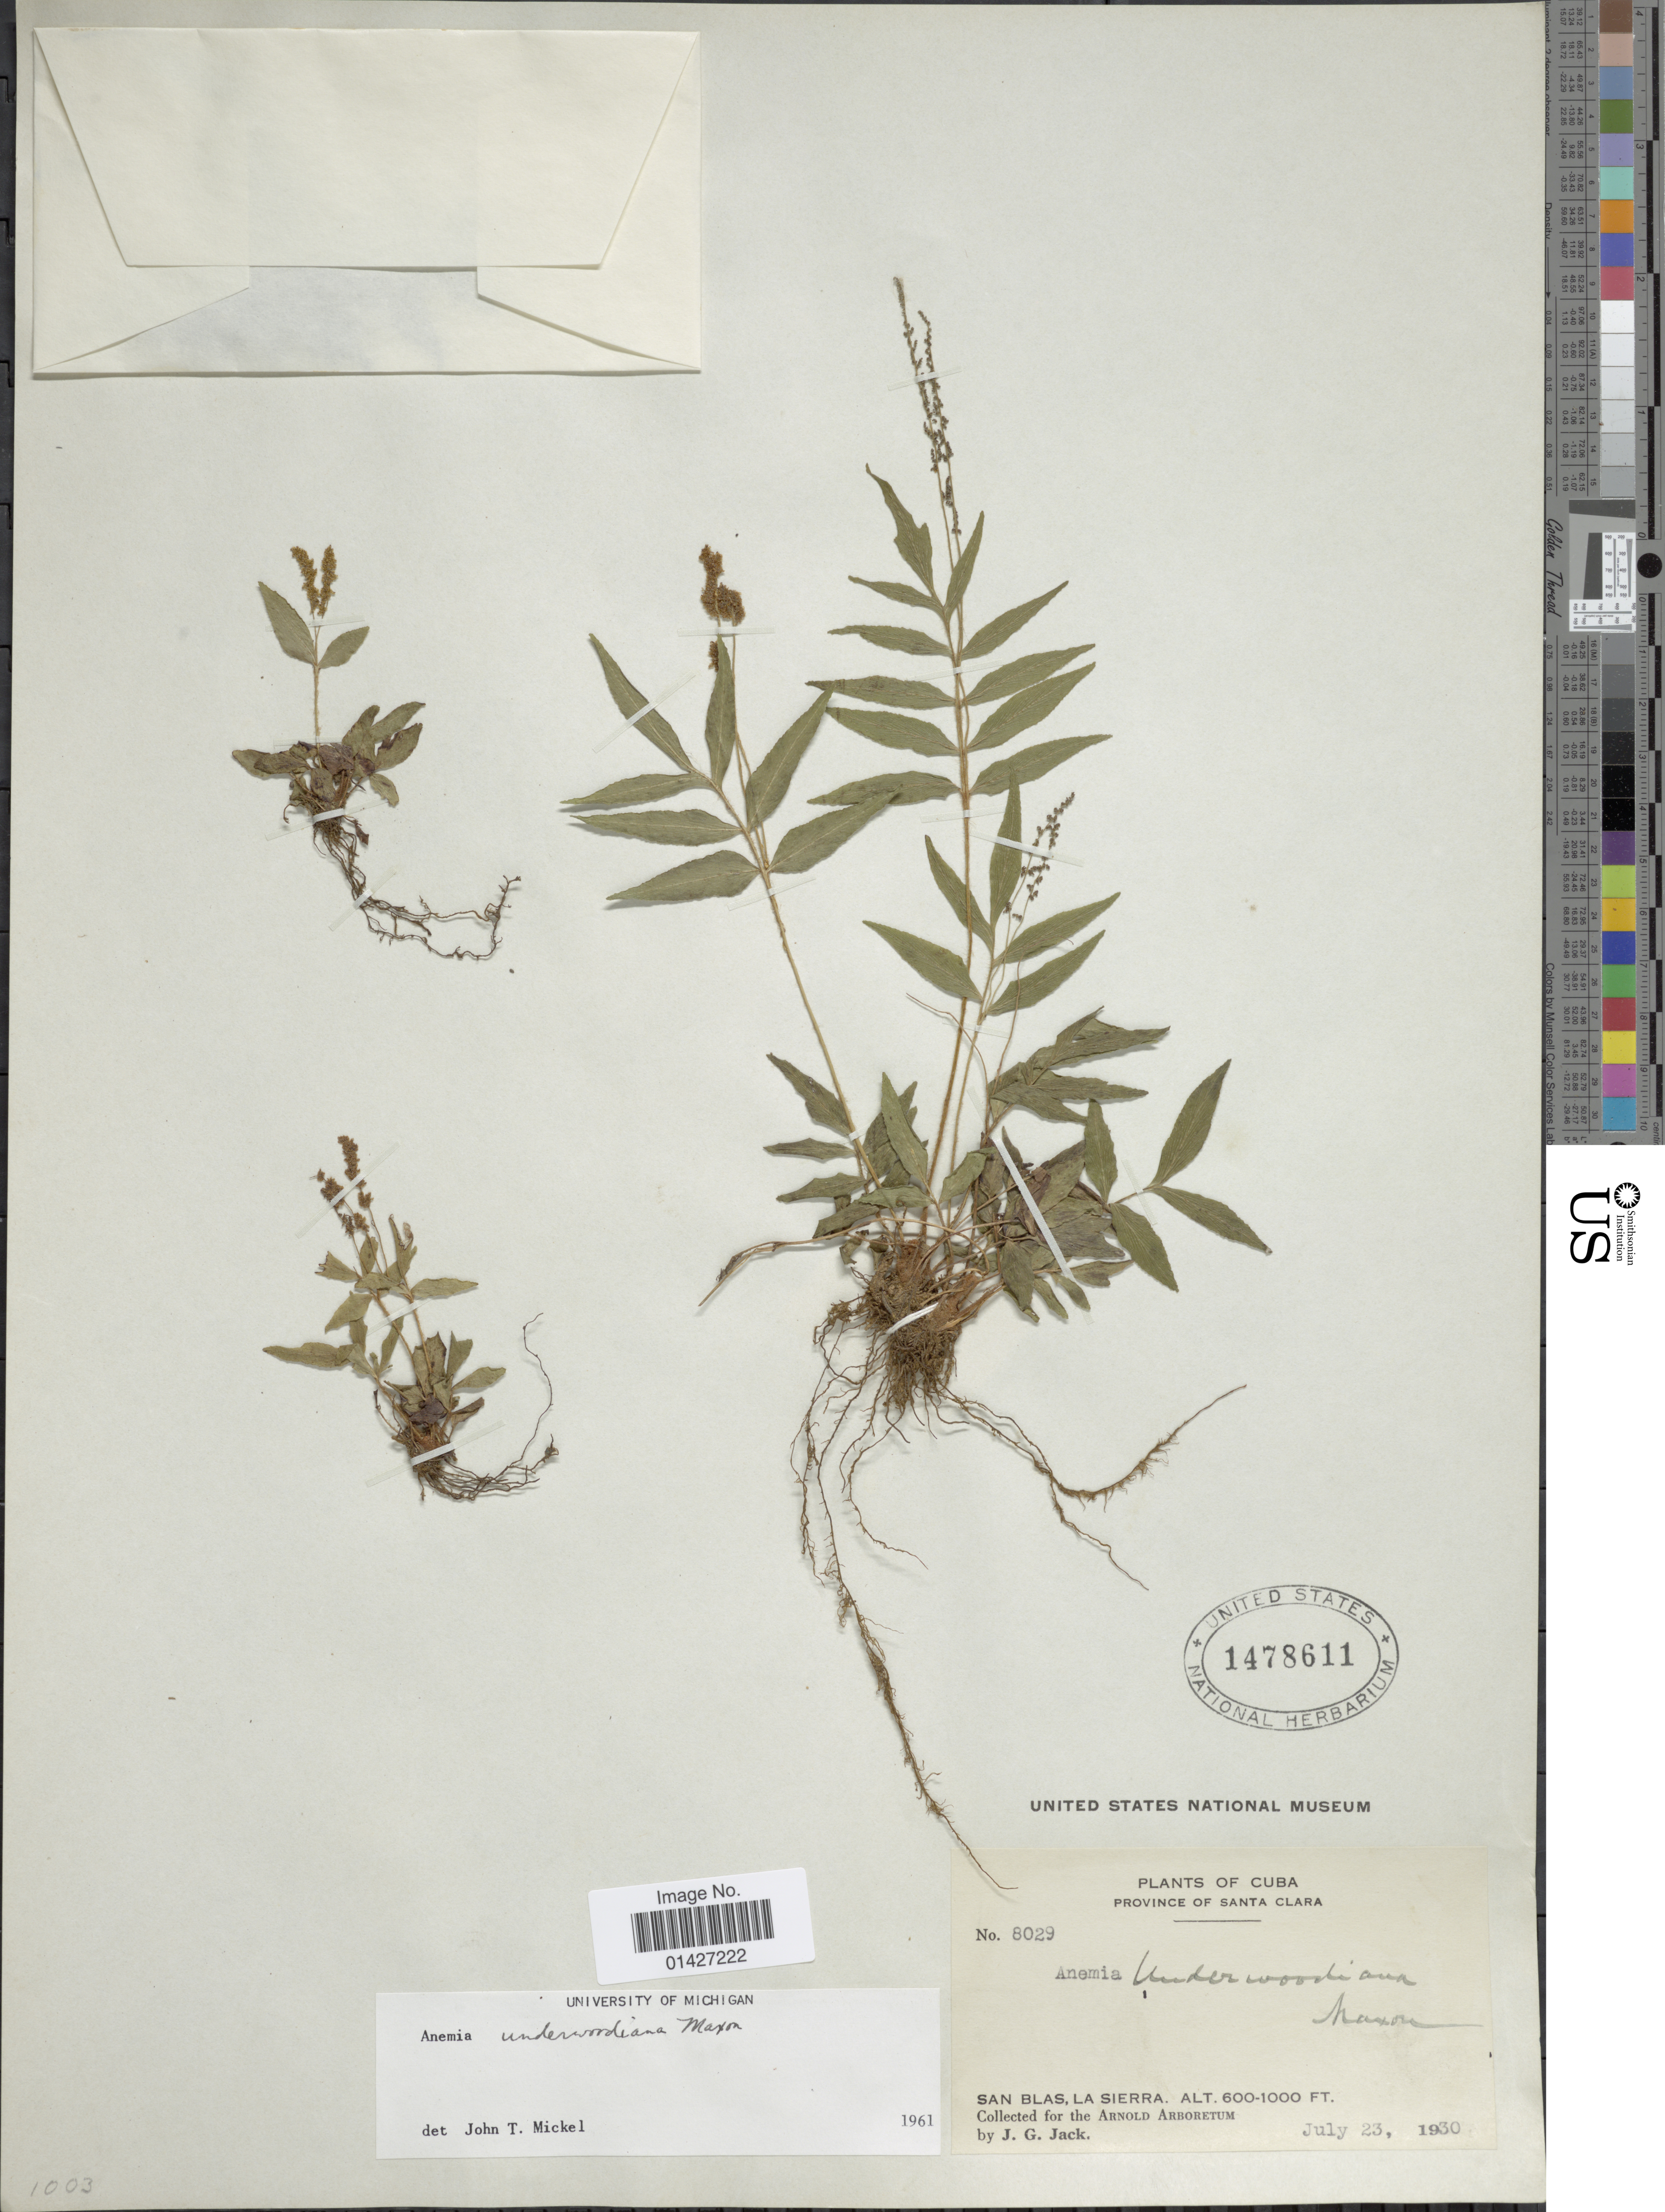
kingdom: Plantae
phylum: Tracheophyta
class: Polypodiopsida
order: Schizaeales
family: Anemiaceae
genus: Anemia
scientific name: Anemia underwoodiana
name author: Maxon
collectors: J. G. Jack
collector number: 8029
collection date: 1930-07-23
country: Cuba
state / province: Las Villas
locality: Province of Santa Clara. San Blas, La Sierra.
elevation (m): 183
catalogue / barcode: US 1478611